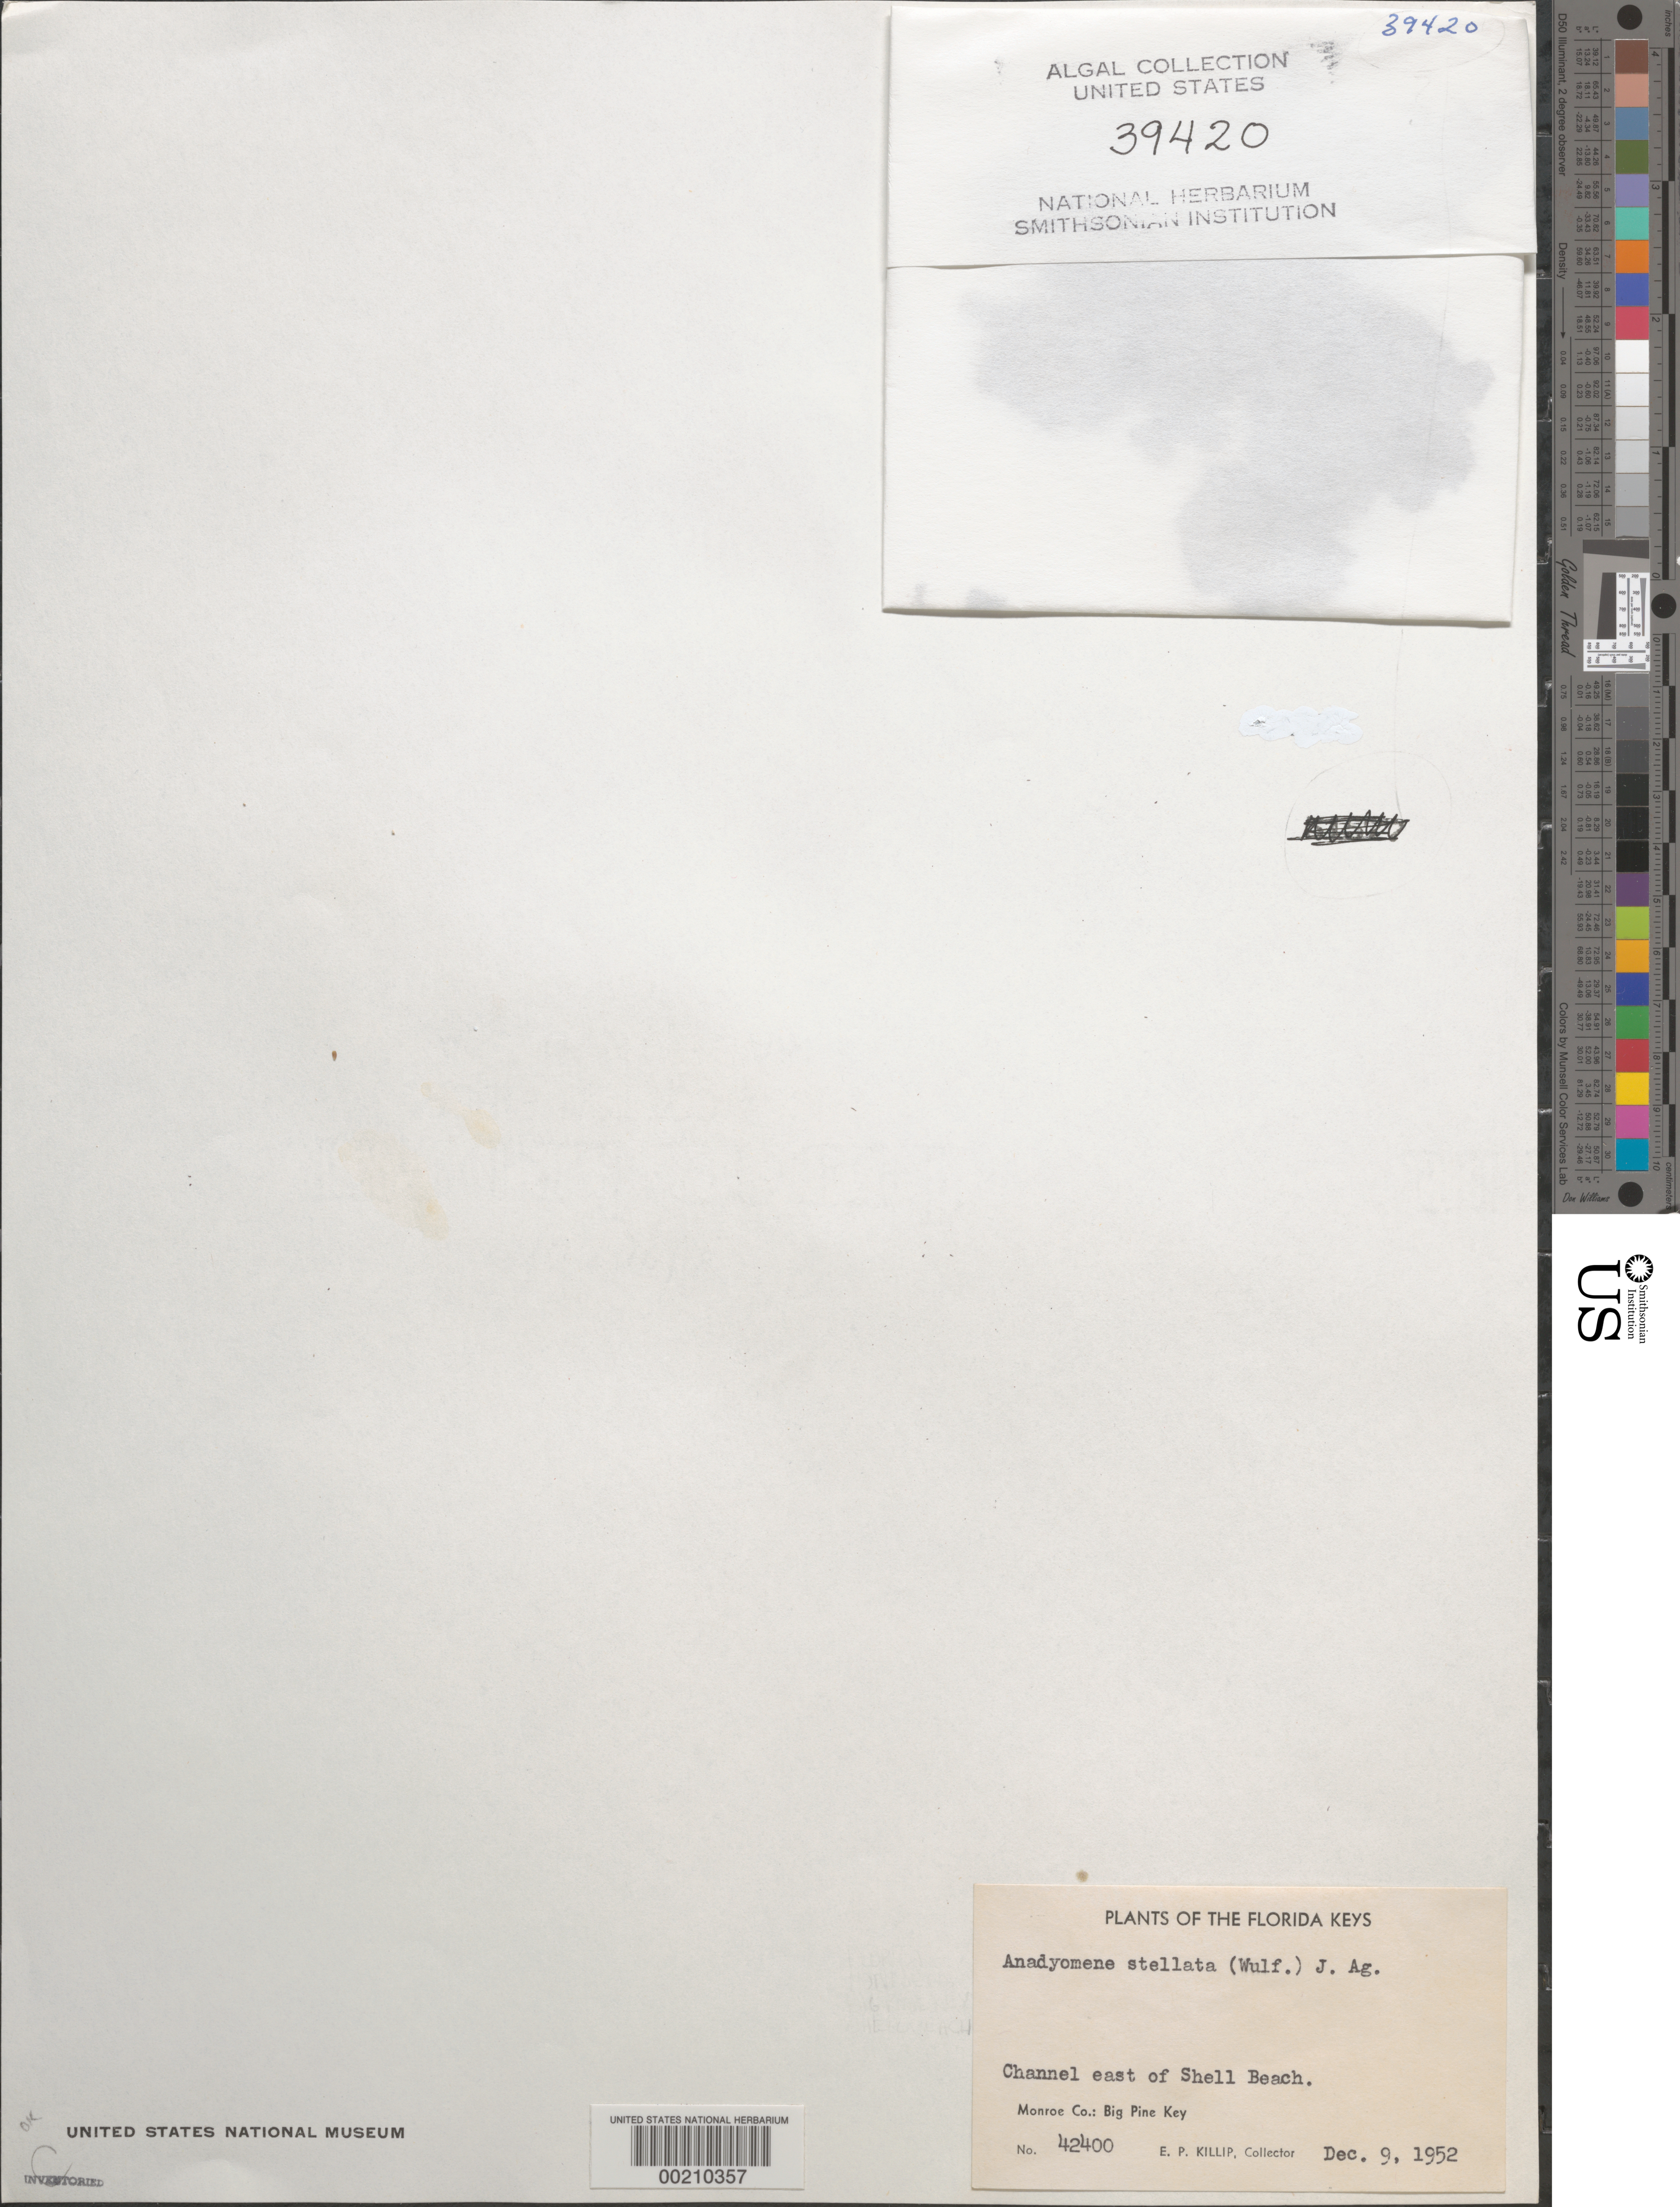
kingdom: Plantae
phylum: Chlorophyta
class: Ulvophyceae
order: Cladophorales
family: Anadyomenaceae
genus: Anadyomene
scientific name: Anadyomene stellata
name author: (Wulfen) C. Agardh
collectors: E. P. Killip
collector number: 42400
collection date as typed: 09 Dec 1952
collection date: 1952-12-09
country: United States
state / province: Florida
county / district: Monroe County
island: Big Pine Key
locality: Channel east of Shell Beach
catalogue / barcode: US 39420